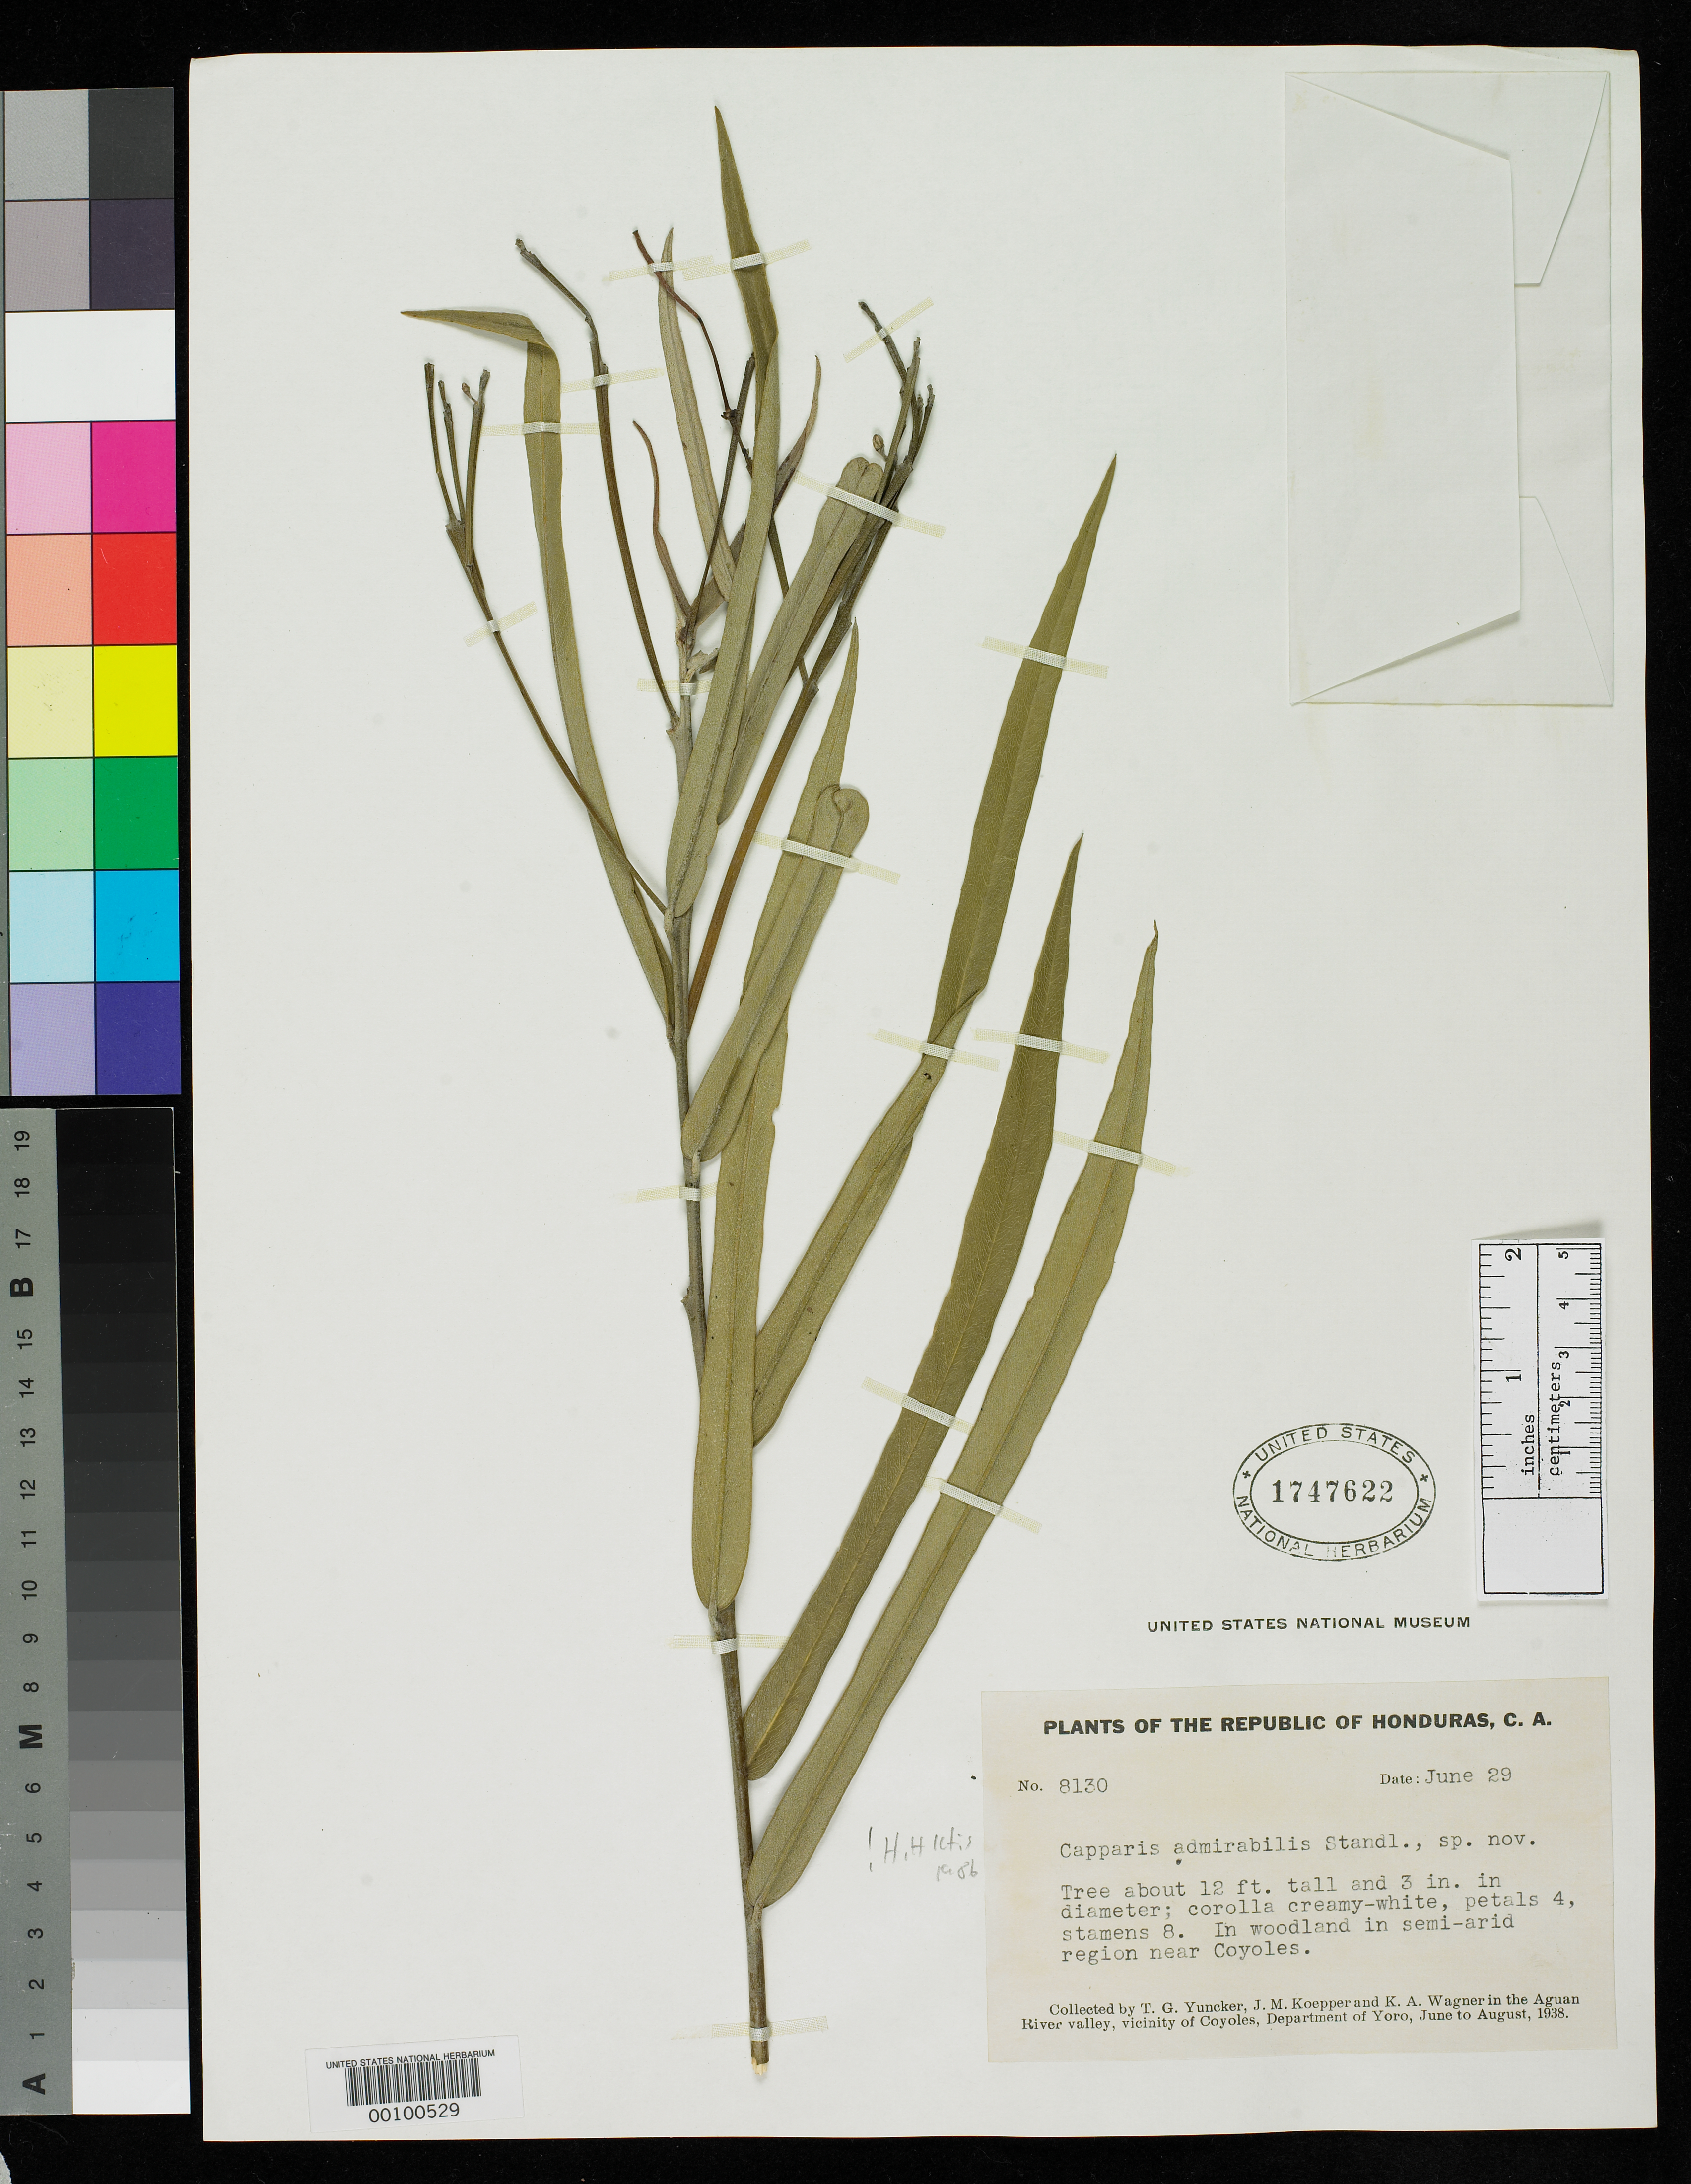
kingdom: Plantae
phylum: Tracheophyta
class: Magnoliopsida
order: Brassicales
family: Capparaceae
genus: Capparis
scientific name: Capparis admirabilis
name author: Standl.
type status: Isotype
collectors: T. G. Yuncker, J. M. Koepper & K. A. Wagner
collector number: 8130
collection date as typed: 29 Jun 1928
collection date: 1928-06-29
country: Honduras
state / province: Yoro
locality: Near Coyoles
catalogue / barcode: US 1747622